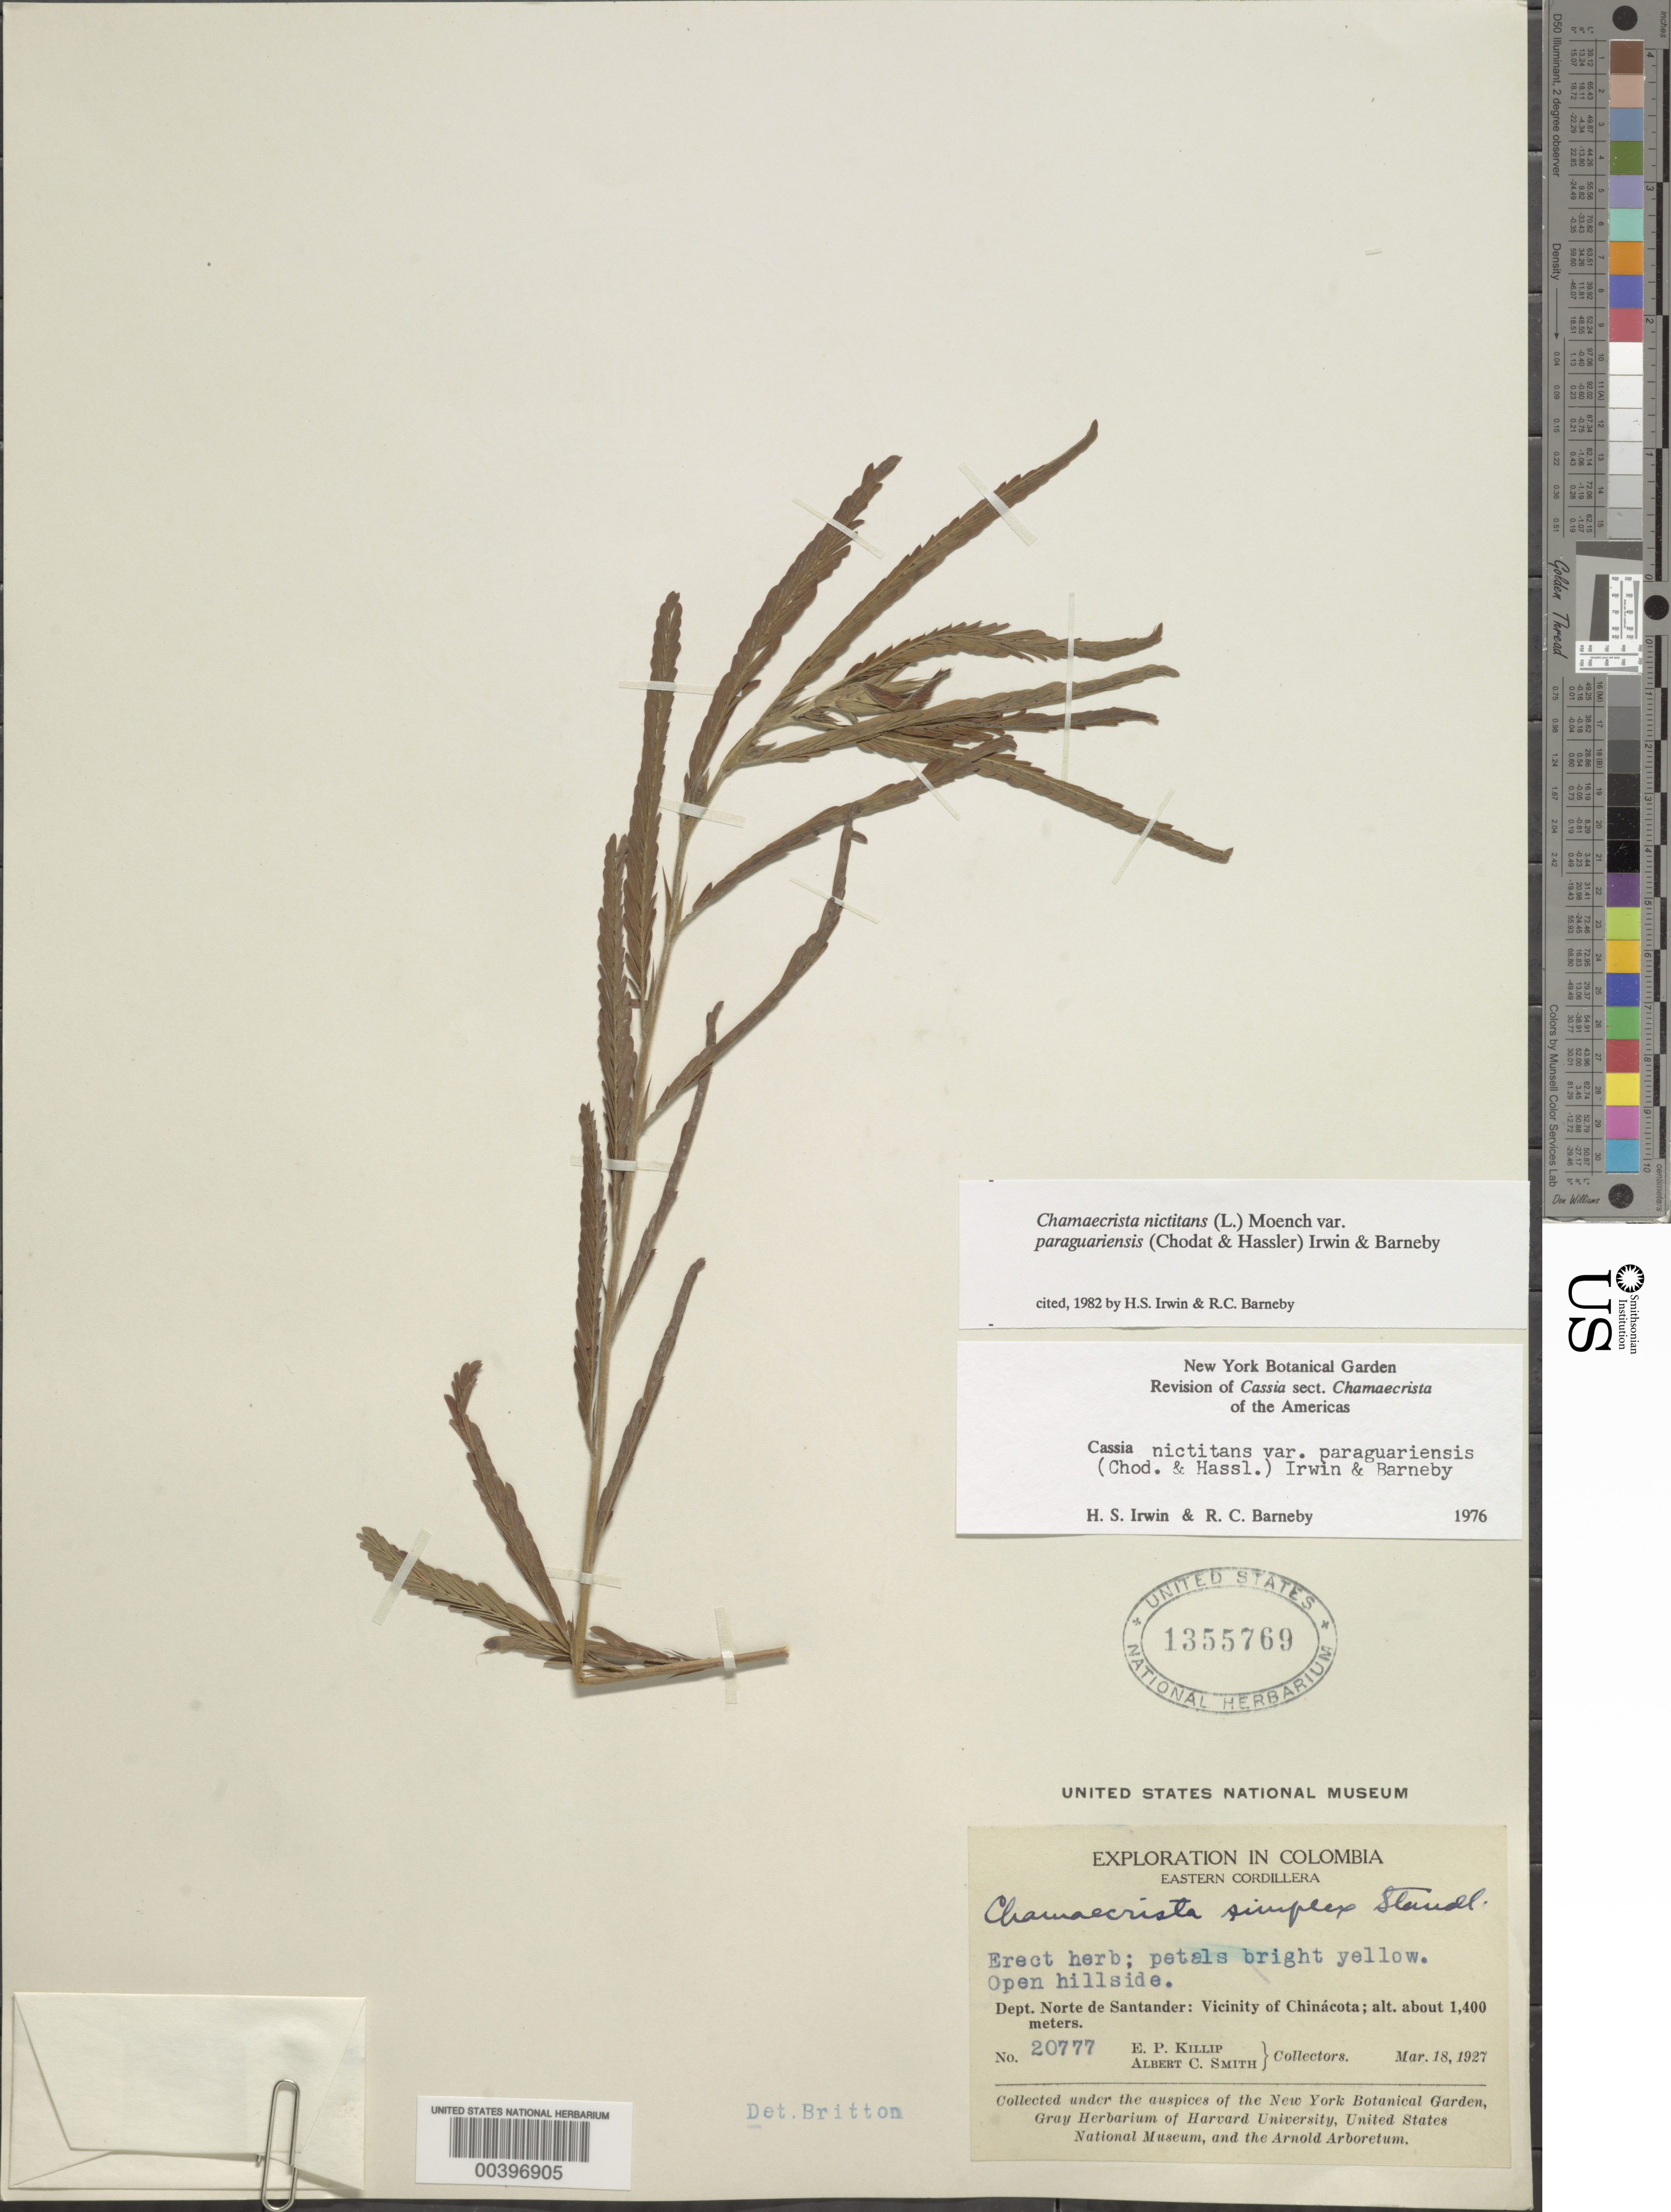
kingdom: Plantae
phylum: Tracheophyta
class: Magnoliopsida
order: Fabales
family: Fabaceae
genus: Chamaecrista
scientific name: Chamaecrista nictitans var. paraguariensis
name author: (Chodat & Hassl.) H.S. Irwin & Barneby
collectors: E. P. Killip & A. C. Smith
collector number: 20777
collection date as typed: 18 Mar 1927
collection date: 1927-03-18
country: Colombia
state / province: Norte de Santander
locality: Vicinity of China Cota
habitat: Open hillside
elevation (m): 1400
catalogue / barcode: US 1355769